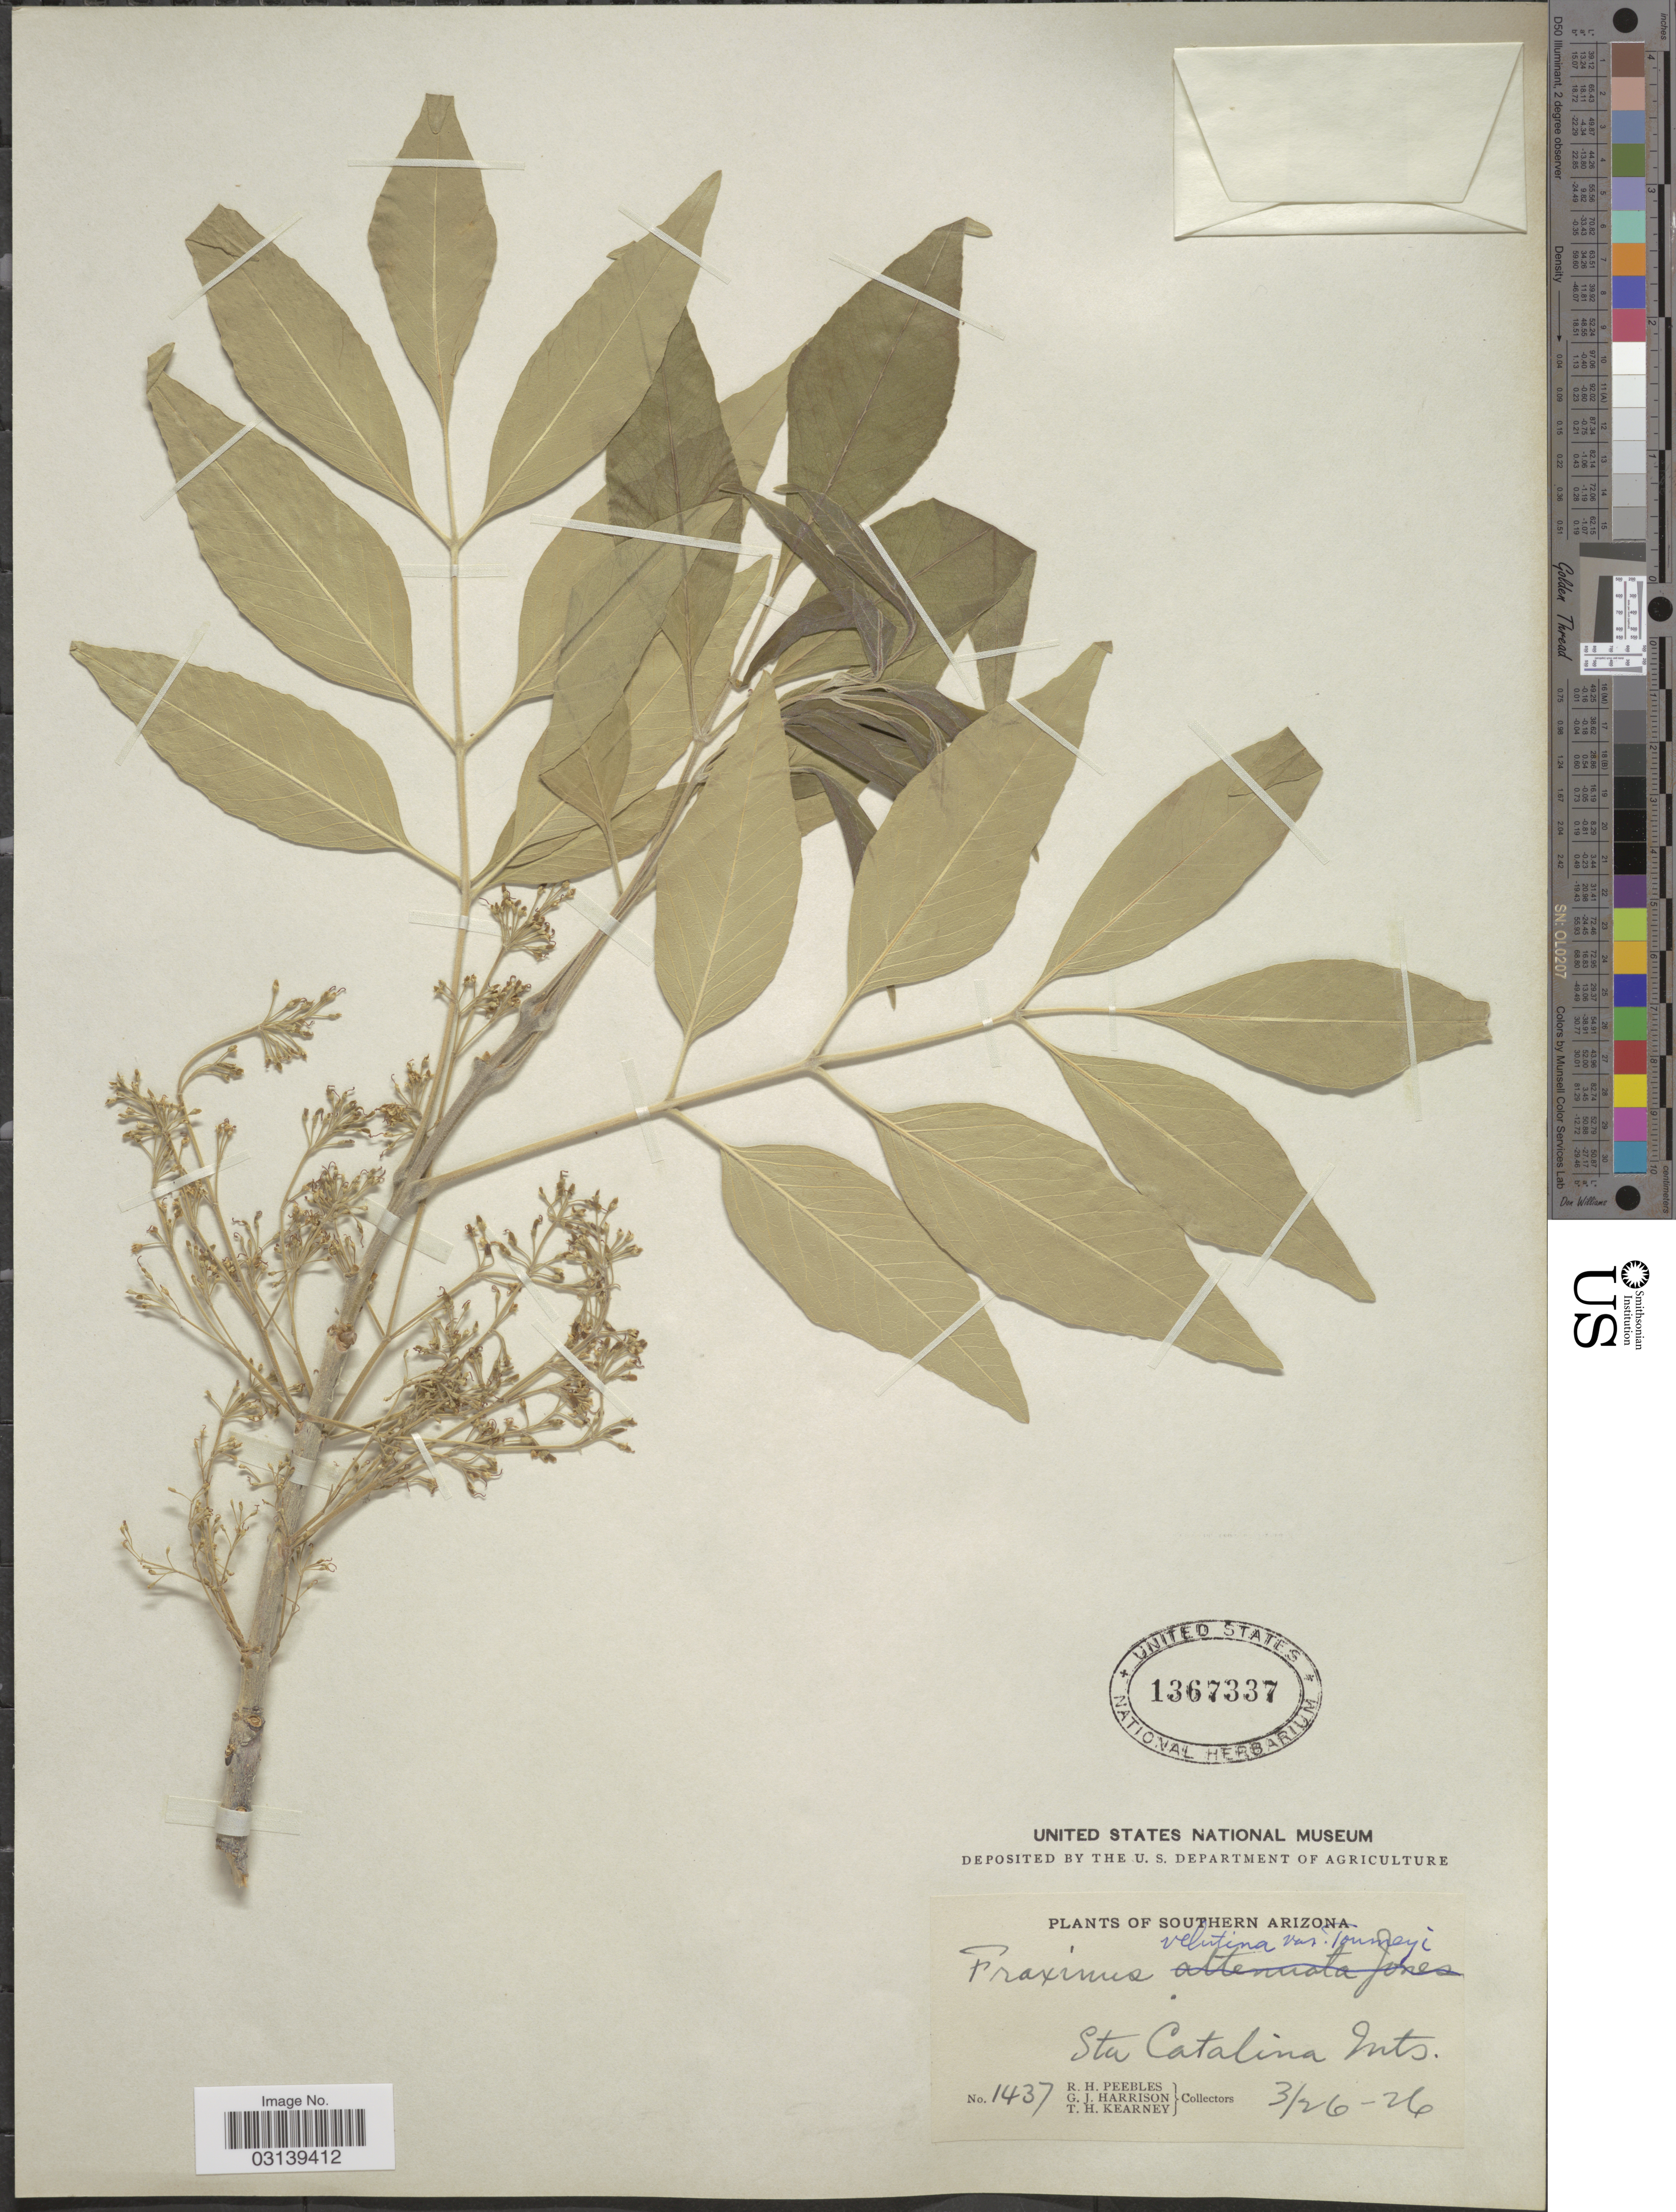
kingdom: Plantae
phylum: Tracheophyta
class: Magnoliopsida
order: Lamiales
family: Oleaceae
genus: Fraxinus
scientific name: Fraxinus velutina var. toumeyi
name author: (Britton) Rehder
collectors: R. H. Peebles, G. J. Harrison & T. H. Kearney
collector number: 1437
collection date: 1926-03-26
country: United States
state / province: Arizona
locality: Southern Arizona, Sta Catalina Mts.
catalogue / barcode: US 1367337